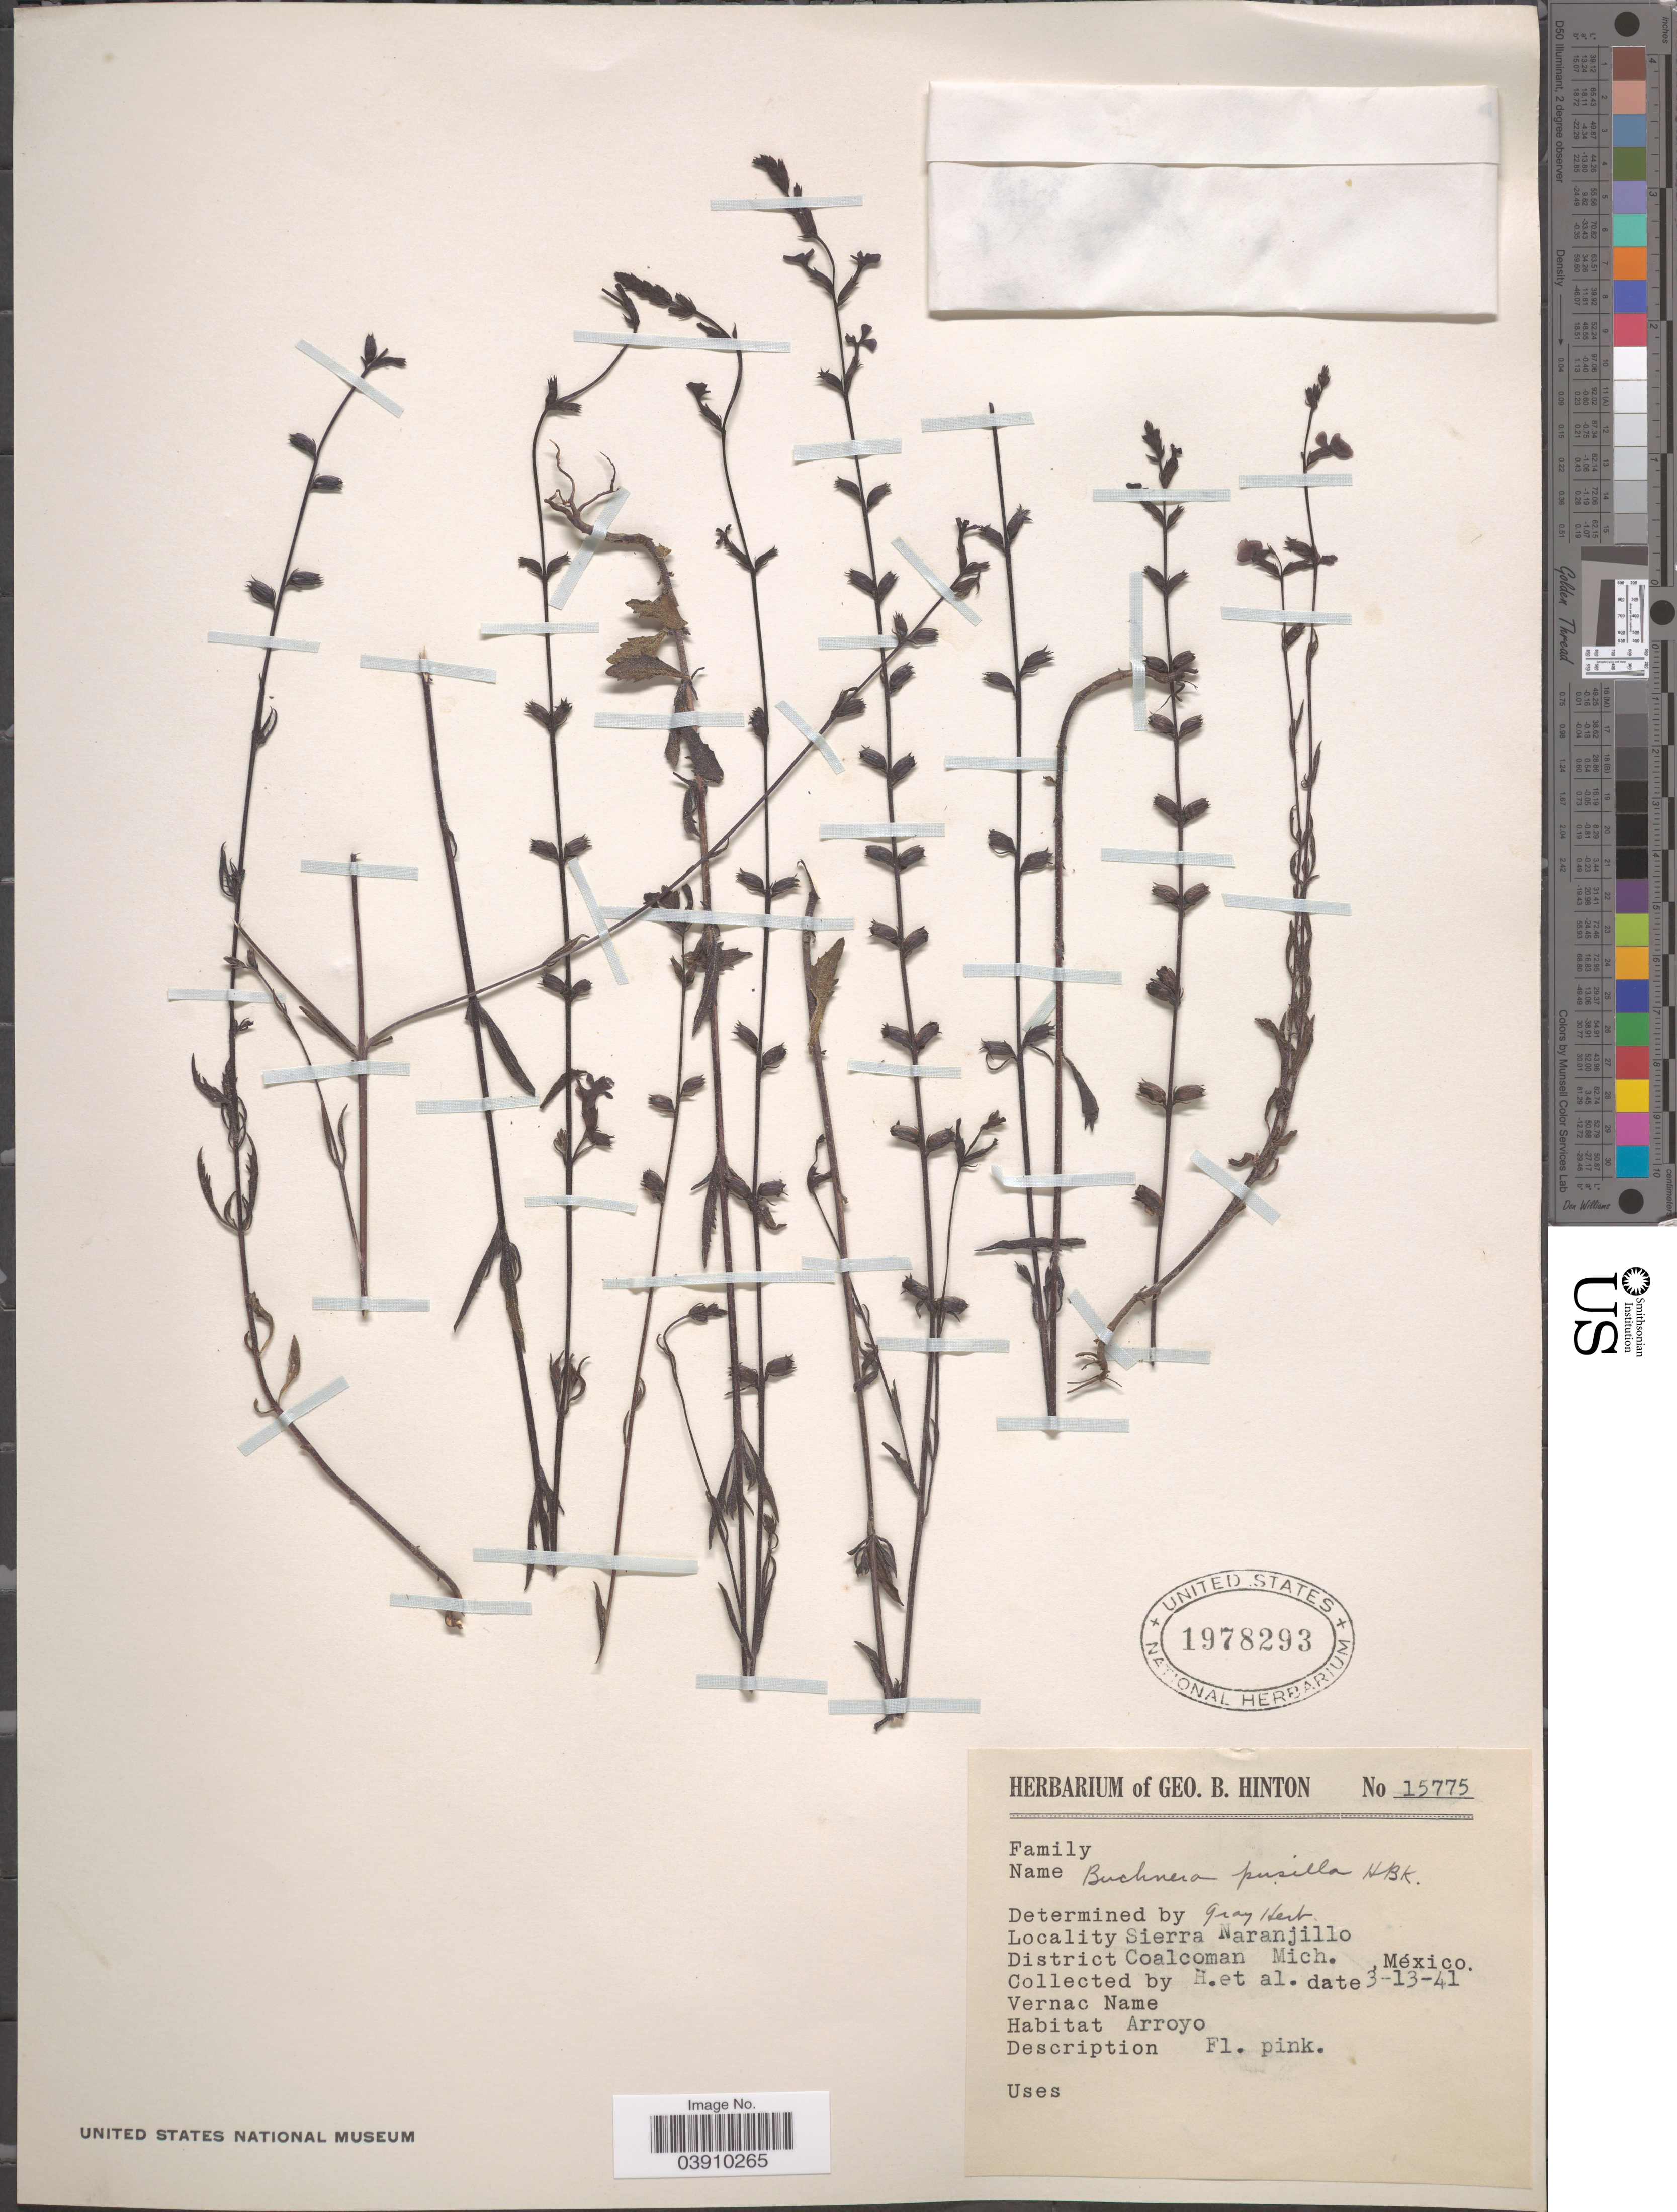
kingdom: Plantae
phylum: Tracheophyta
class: Magnoliopsida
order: Lamiales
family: Orobanchaceae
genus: Buchnera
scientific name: Buchnera pusilla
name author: Kunth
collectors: G. B. Hinton & et al.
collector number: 15775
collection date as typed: Transcribed d/m/y: 13/3/41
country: Mexico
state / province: Michoacán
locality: Sierra Naranjillo. District Coalcoman.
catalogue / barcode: US 1978293